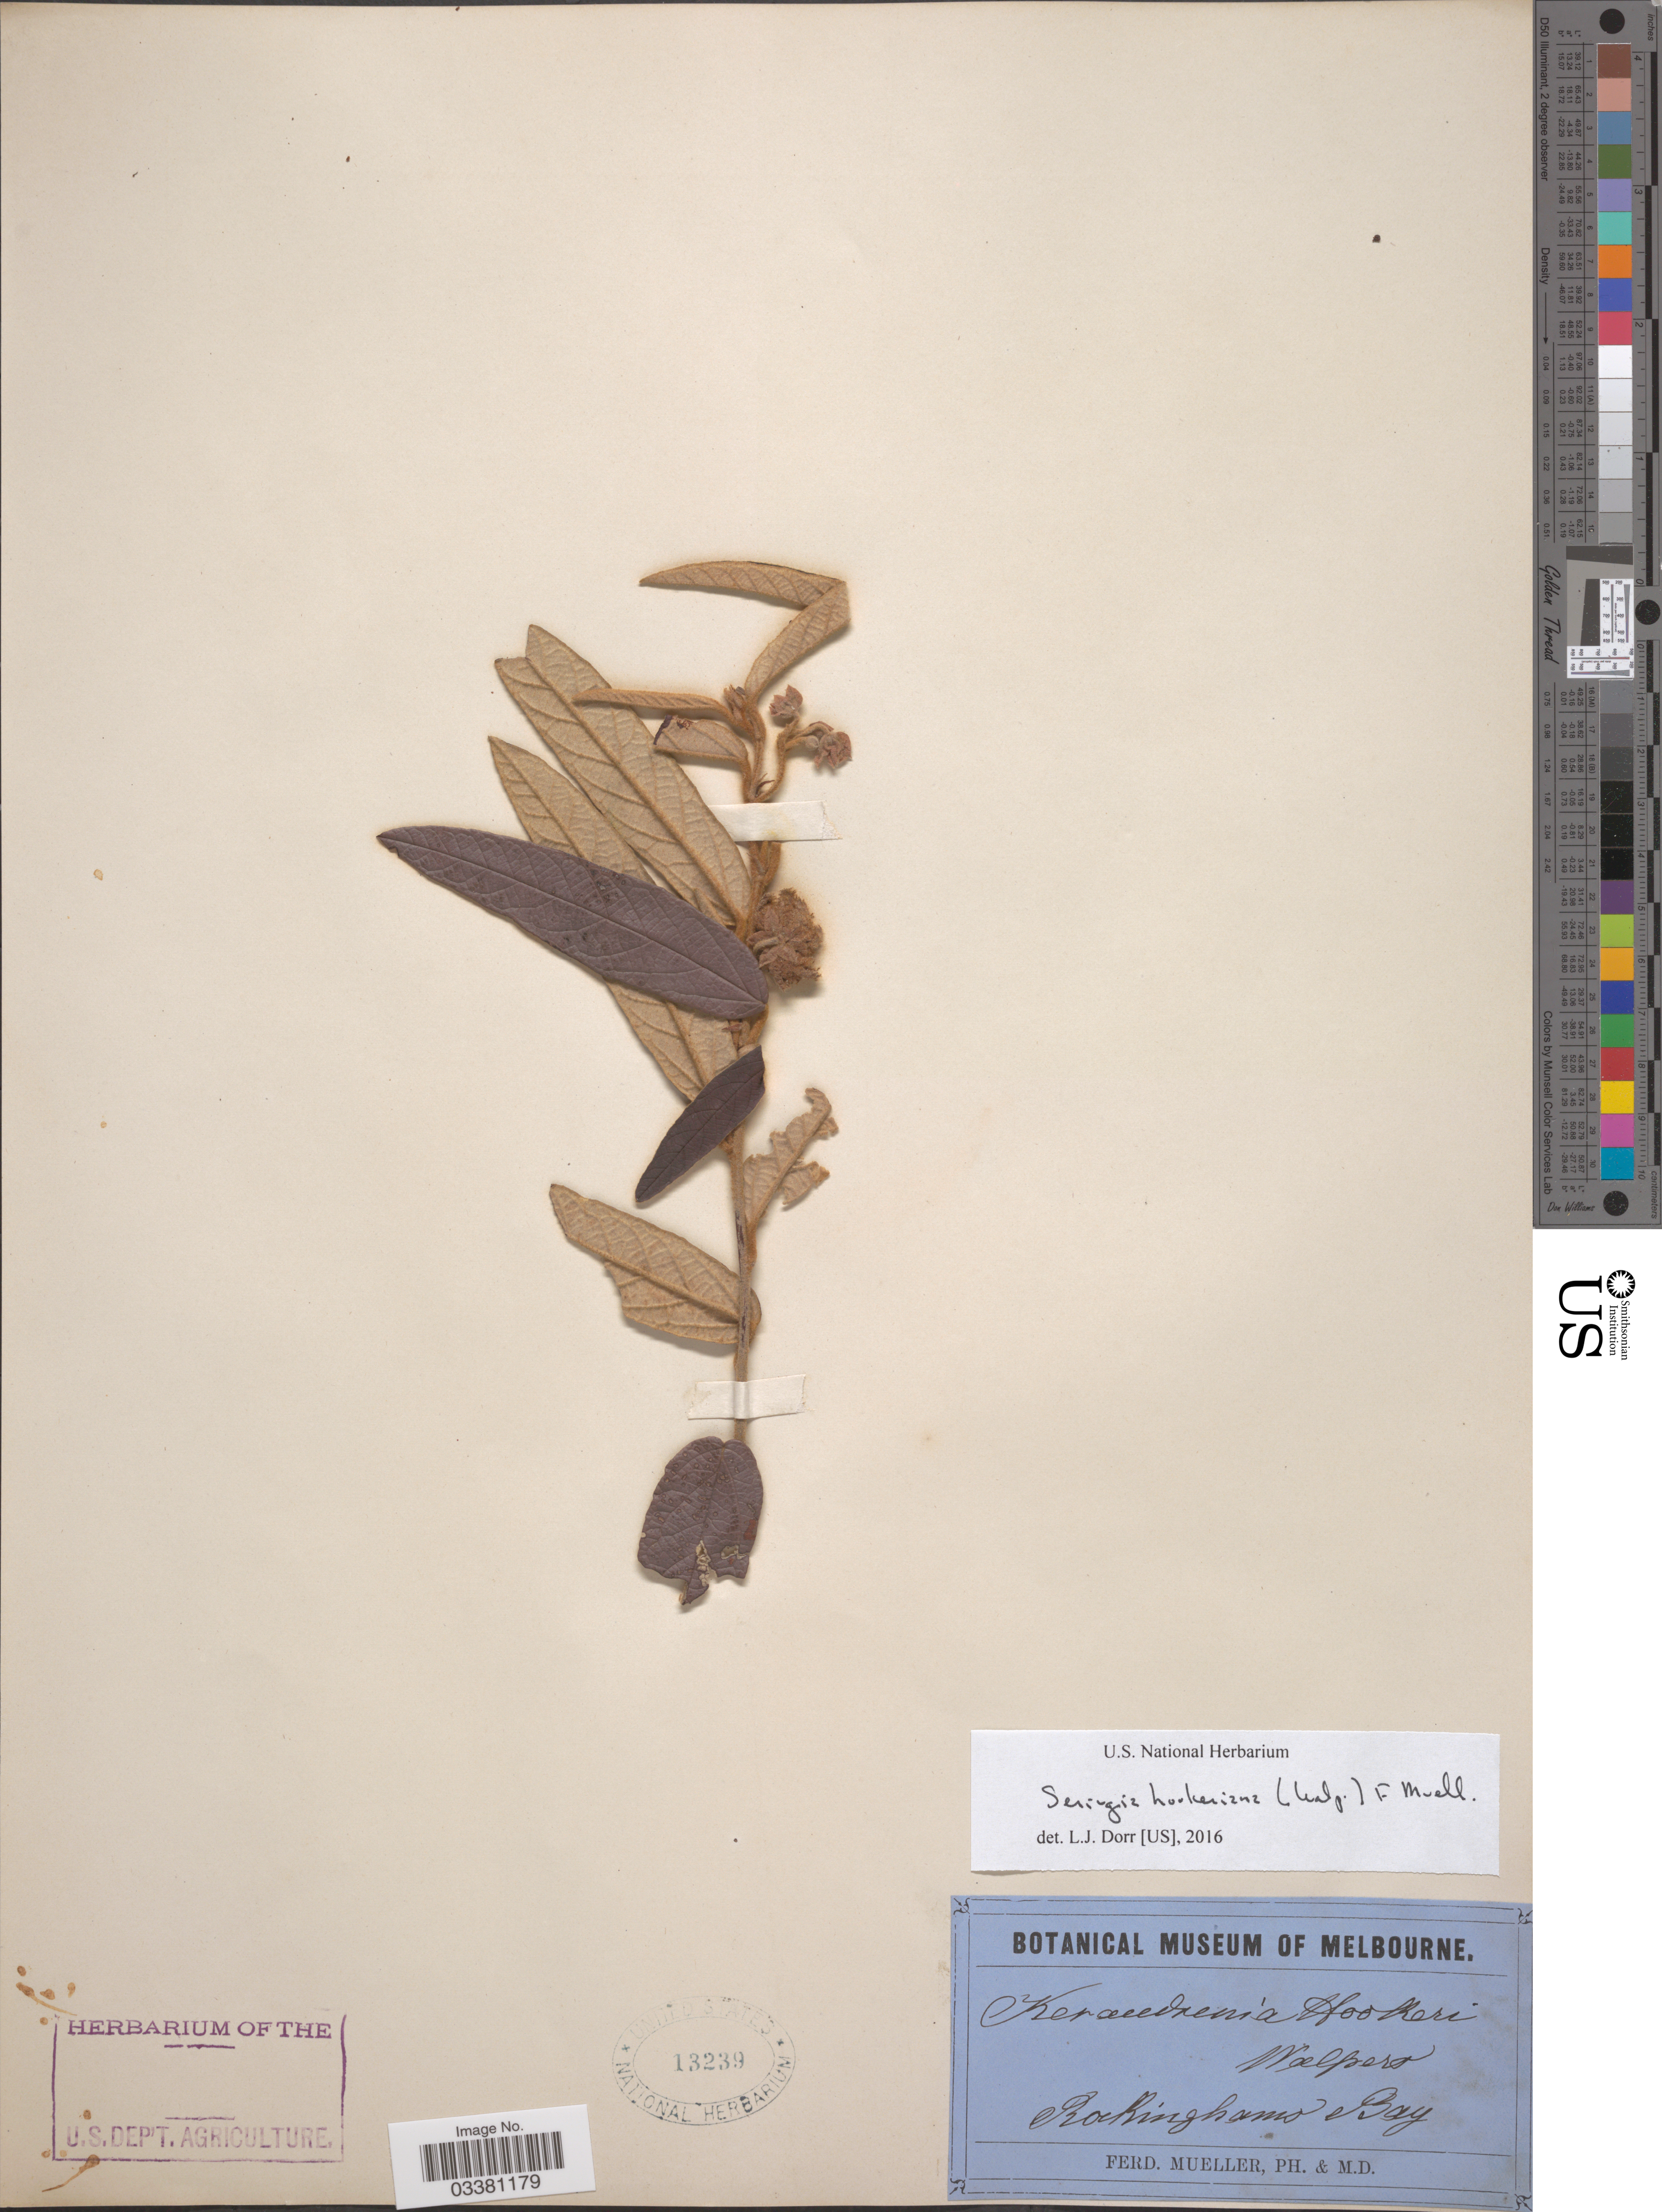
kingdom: Plantae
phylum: Tracheophyta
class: Magnoliopsida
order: Malvales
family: Malvaceae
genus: Seringia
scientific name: Seringia hookeriana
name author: (Walp.) F. Muell.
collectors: F. Mueller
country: Australia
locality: Rockinghams Bay.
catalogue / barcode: US 13239